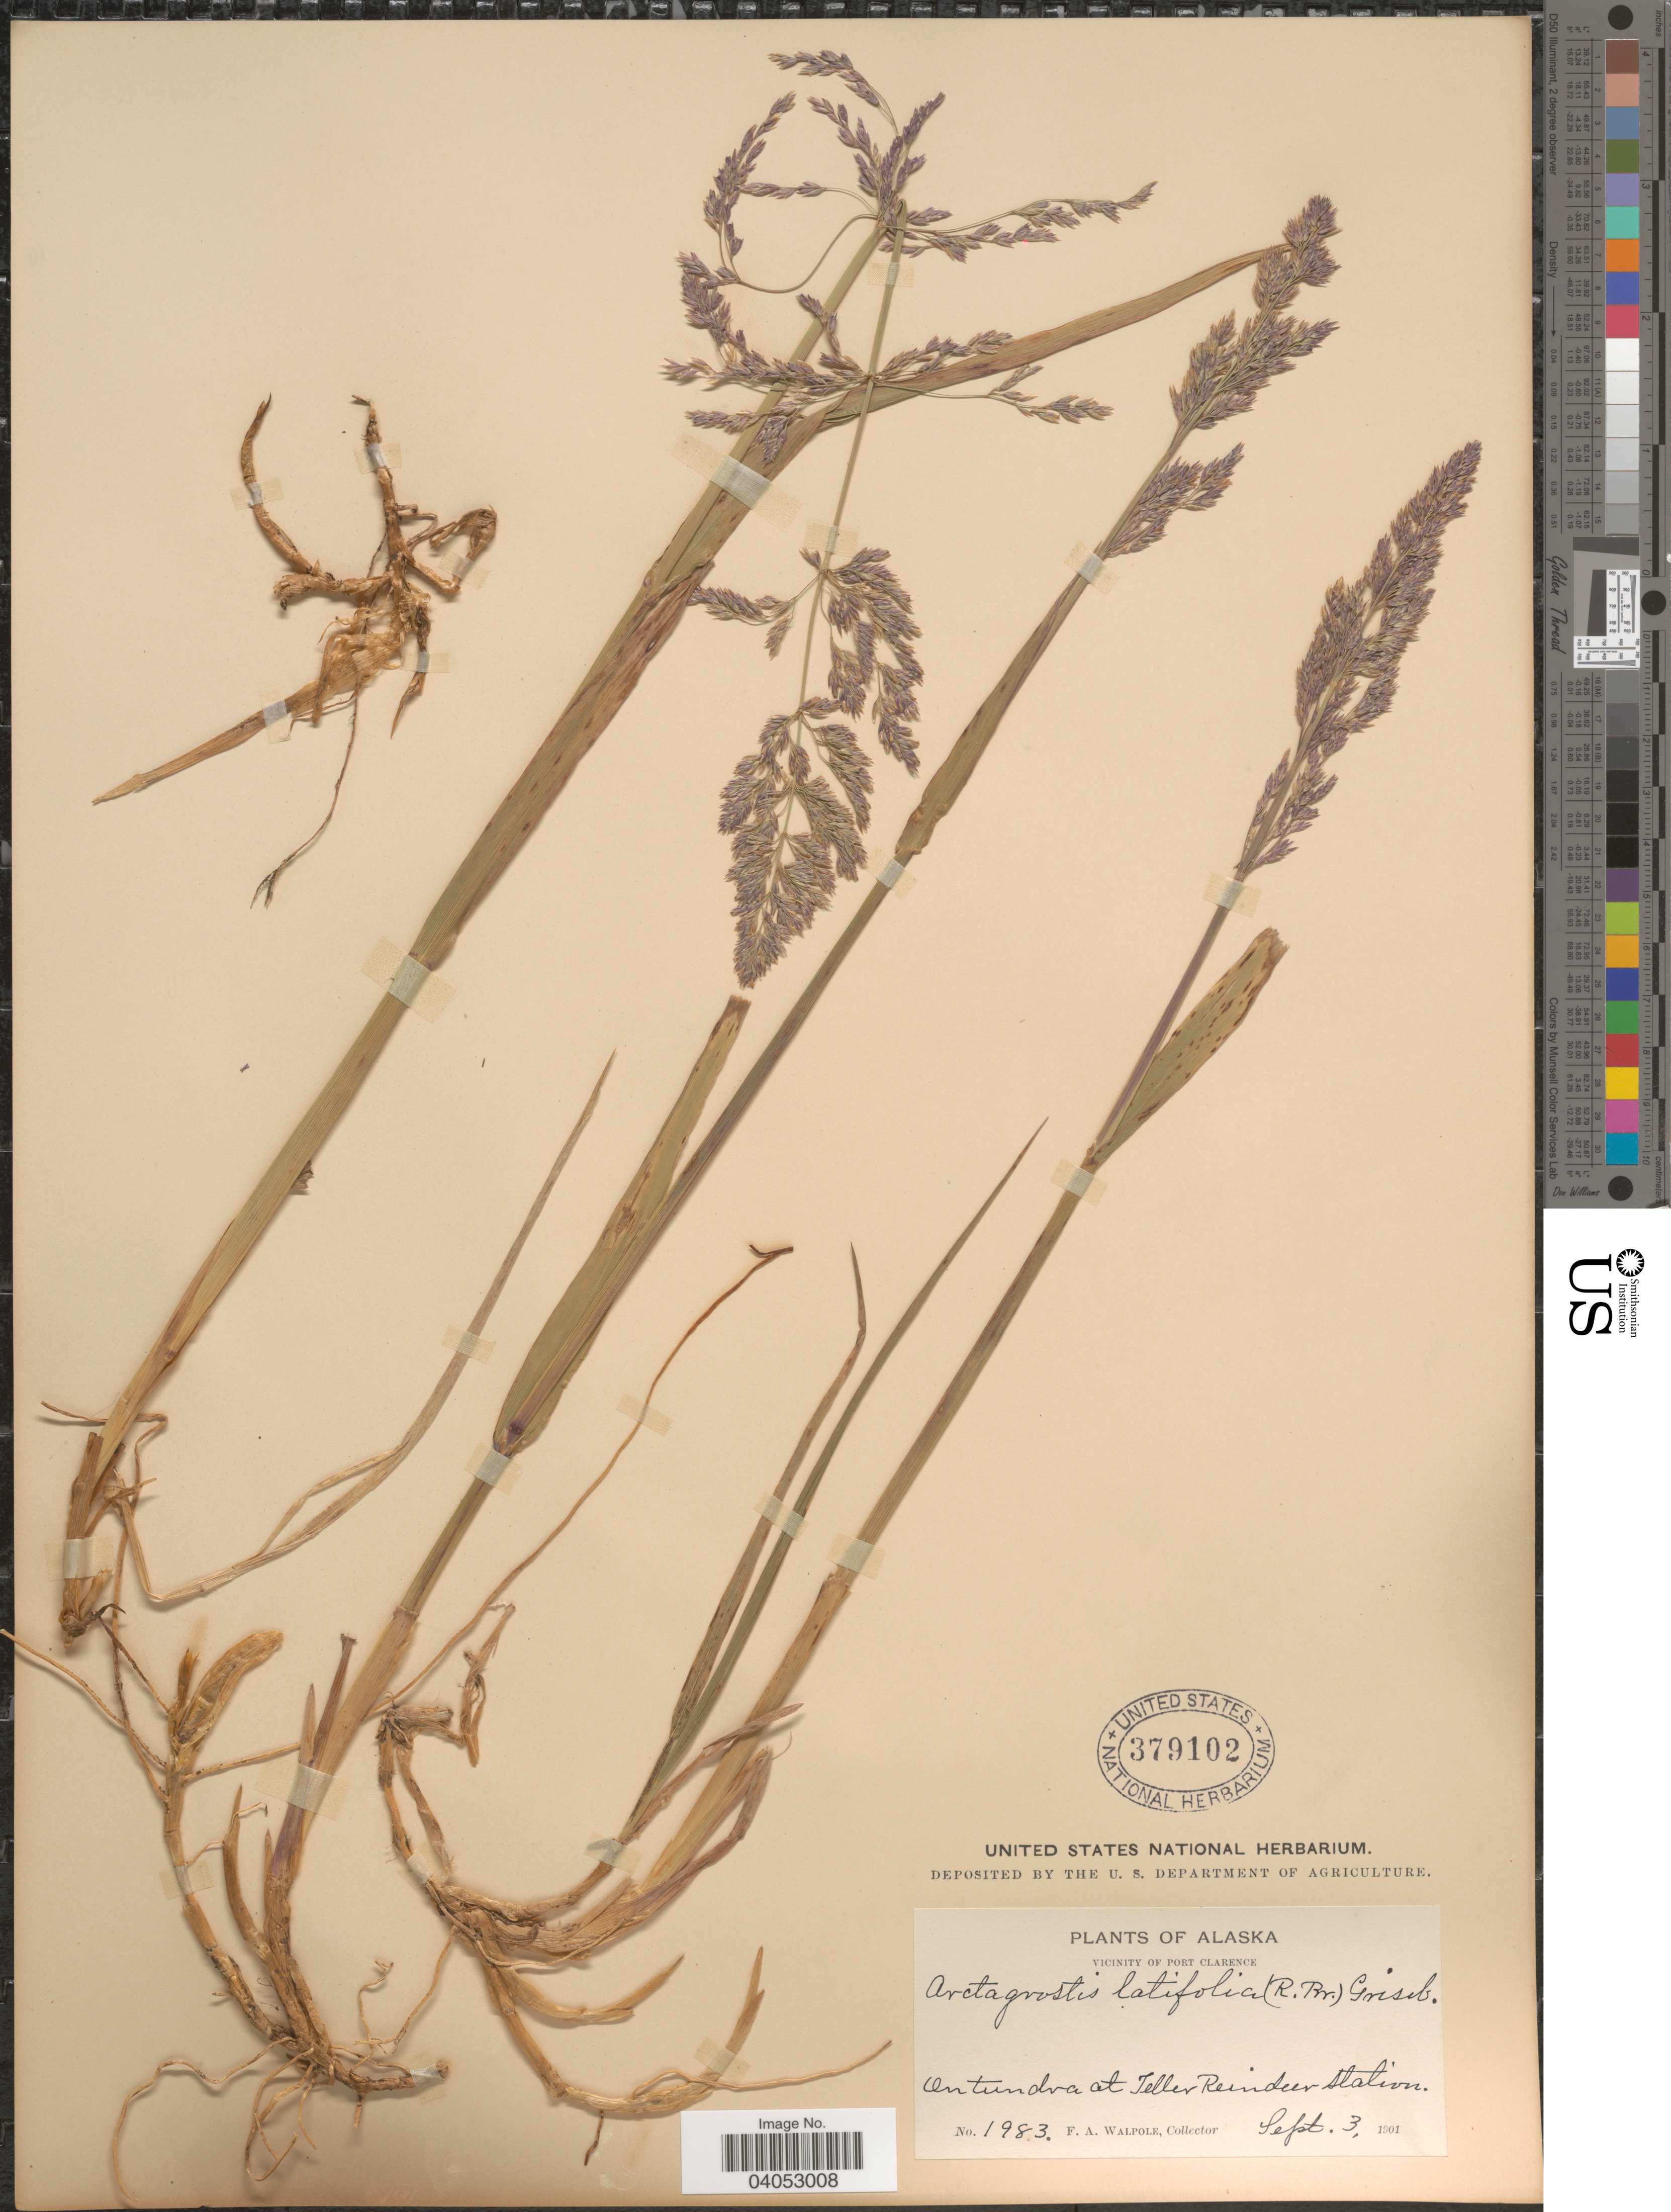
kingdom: Plantae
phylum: Tracheophyta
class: Liliopsida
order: Poales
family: Poaceae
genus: Arctagrostis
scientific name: Arctagrostis latifolia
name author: (R. Br.) Griseb.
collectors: F. Walpole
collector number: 1983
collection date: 1901-09-03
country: United States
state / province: Alaska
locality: Vicinity of Port Clarence. On tundra at Teller Reindeer Station.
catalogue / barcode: US 379102